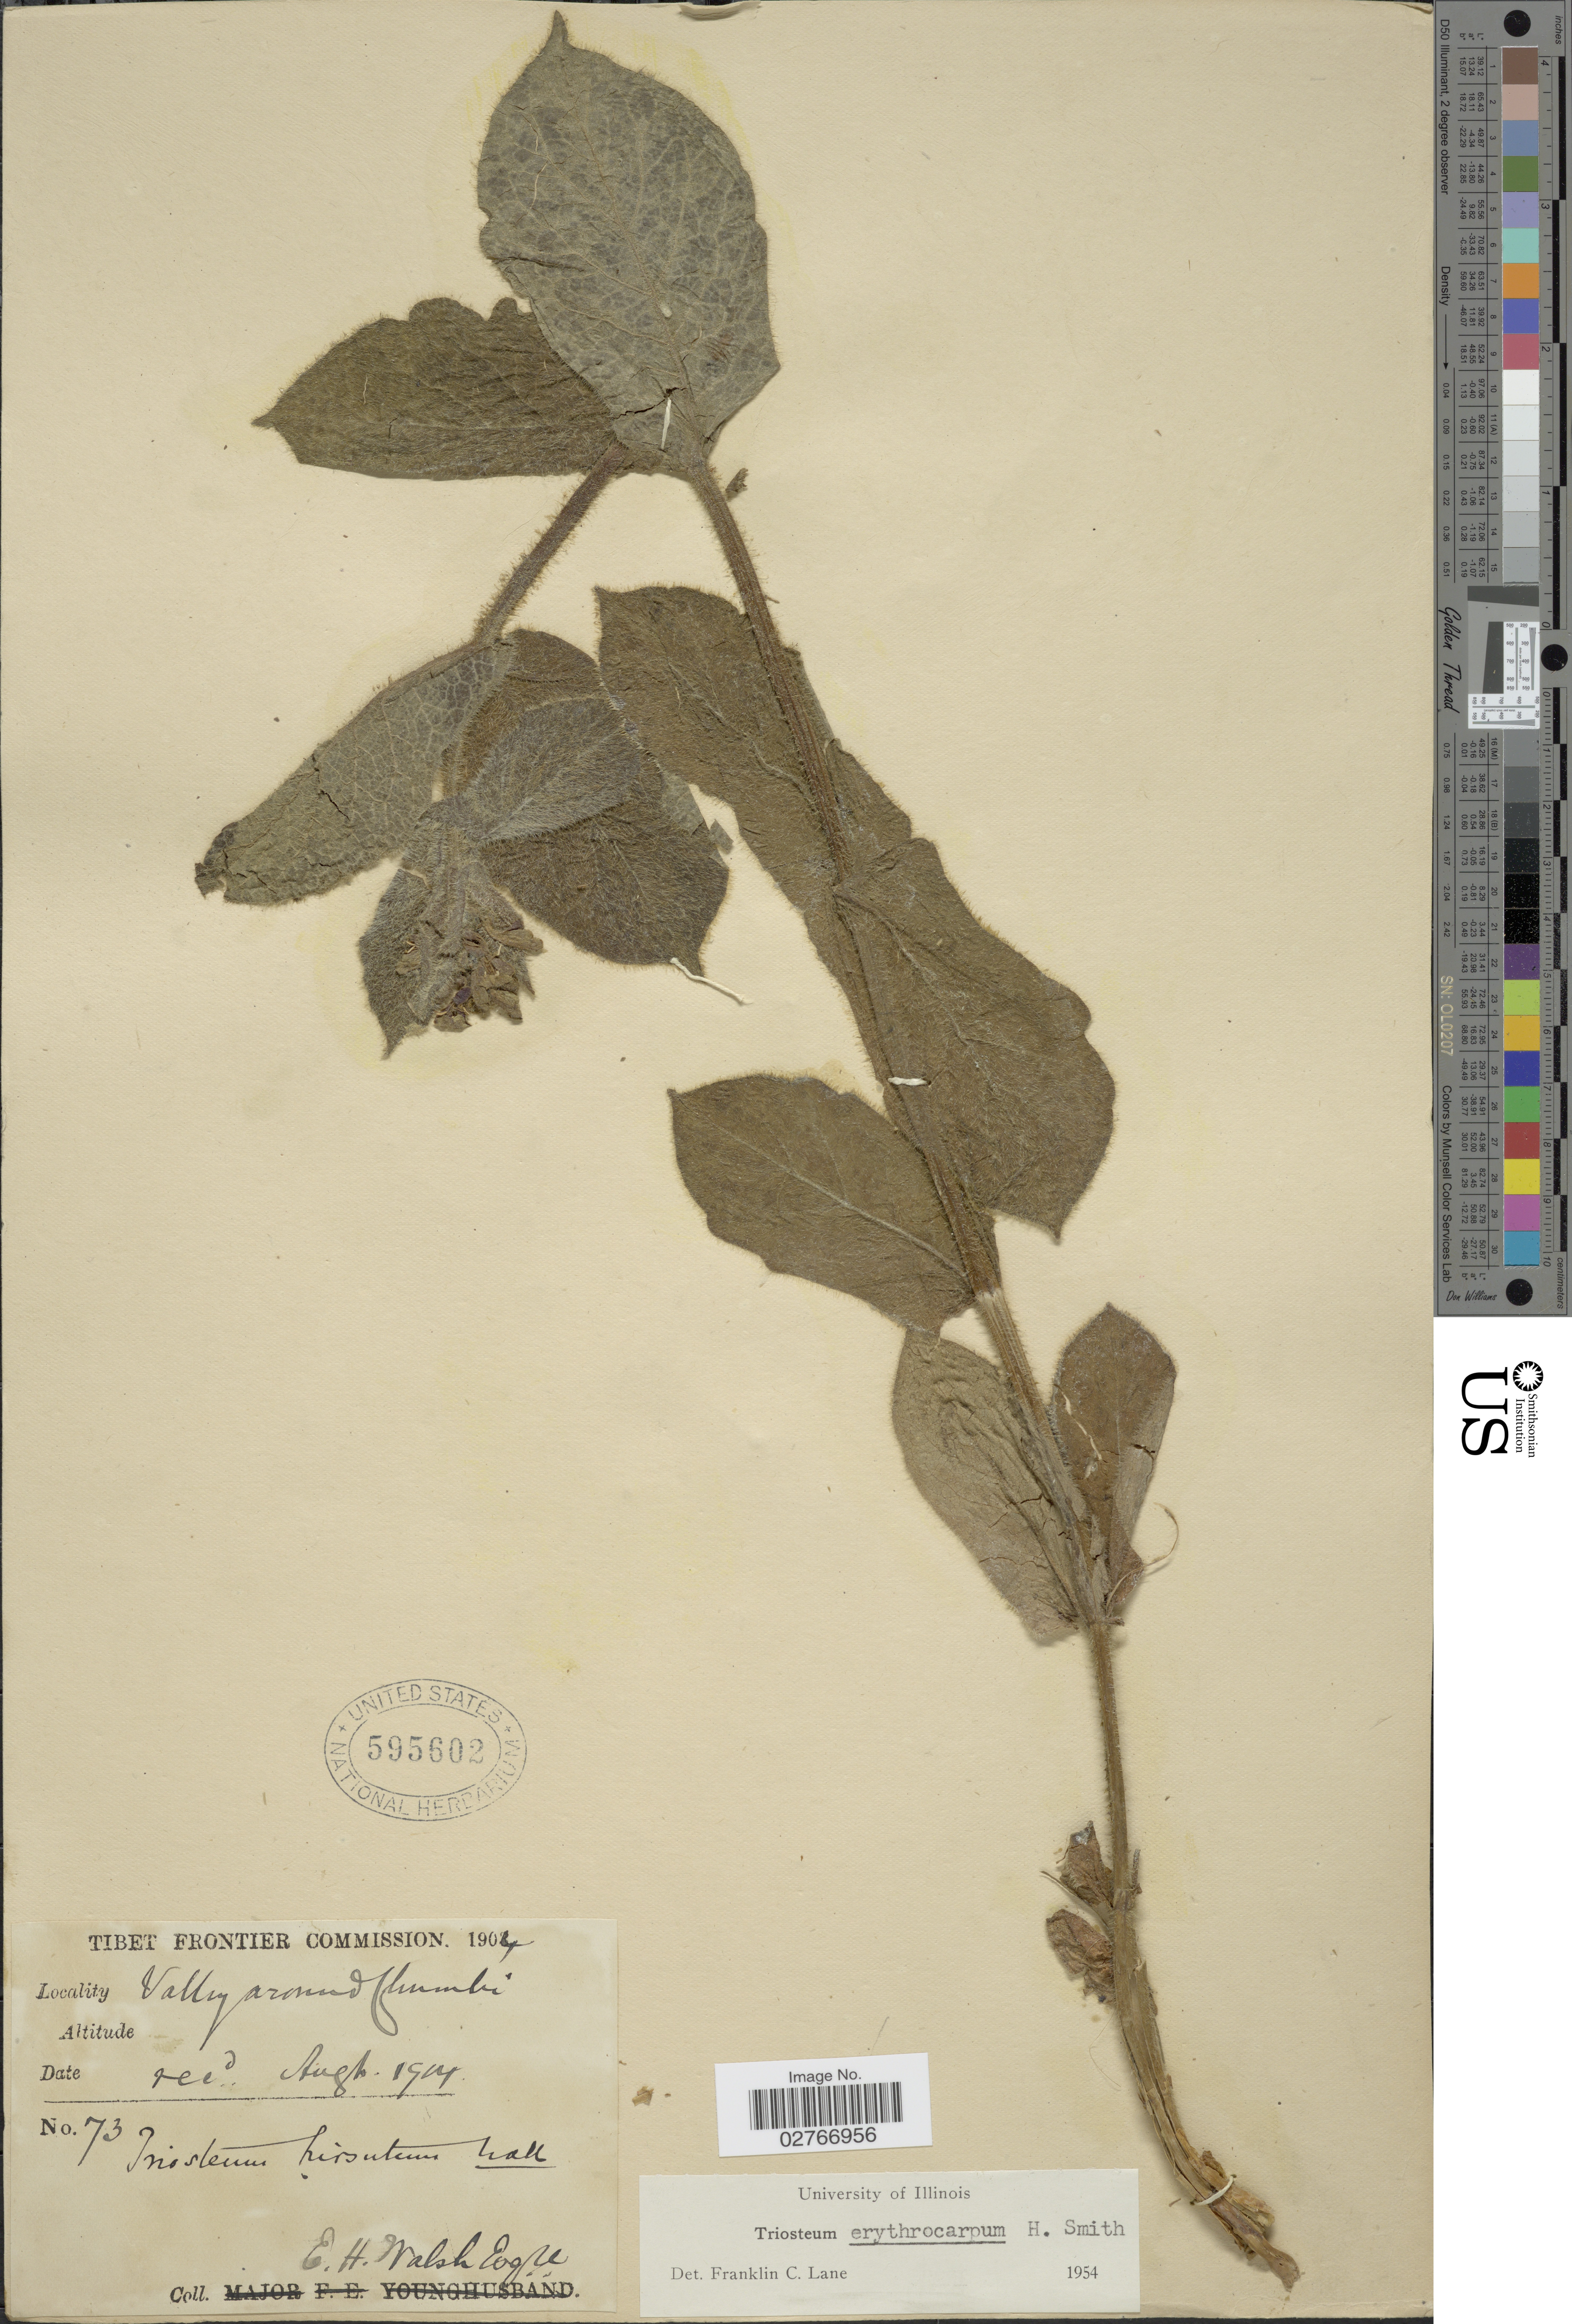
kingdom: Plantae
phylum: Tracheophyta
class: Magnoliopsida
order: Dipsacales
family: Caprifoliaceae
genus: Triosteum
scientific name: Triosteum erythrocarpum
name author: Harry Sm.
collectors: E. Walsh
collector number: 73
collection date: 1904-08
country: China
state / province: Xizang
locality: Valley around Chumbi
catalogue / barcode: US 595602